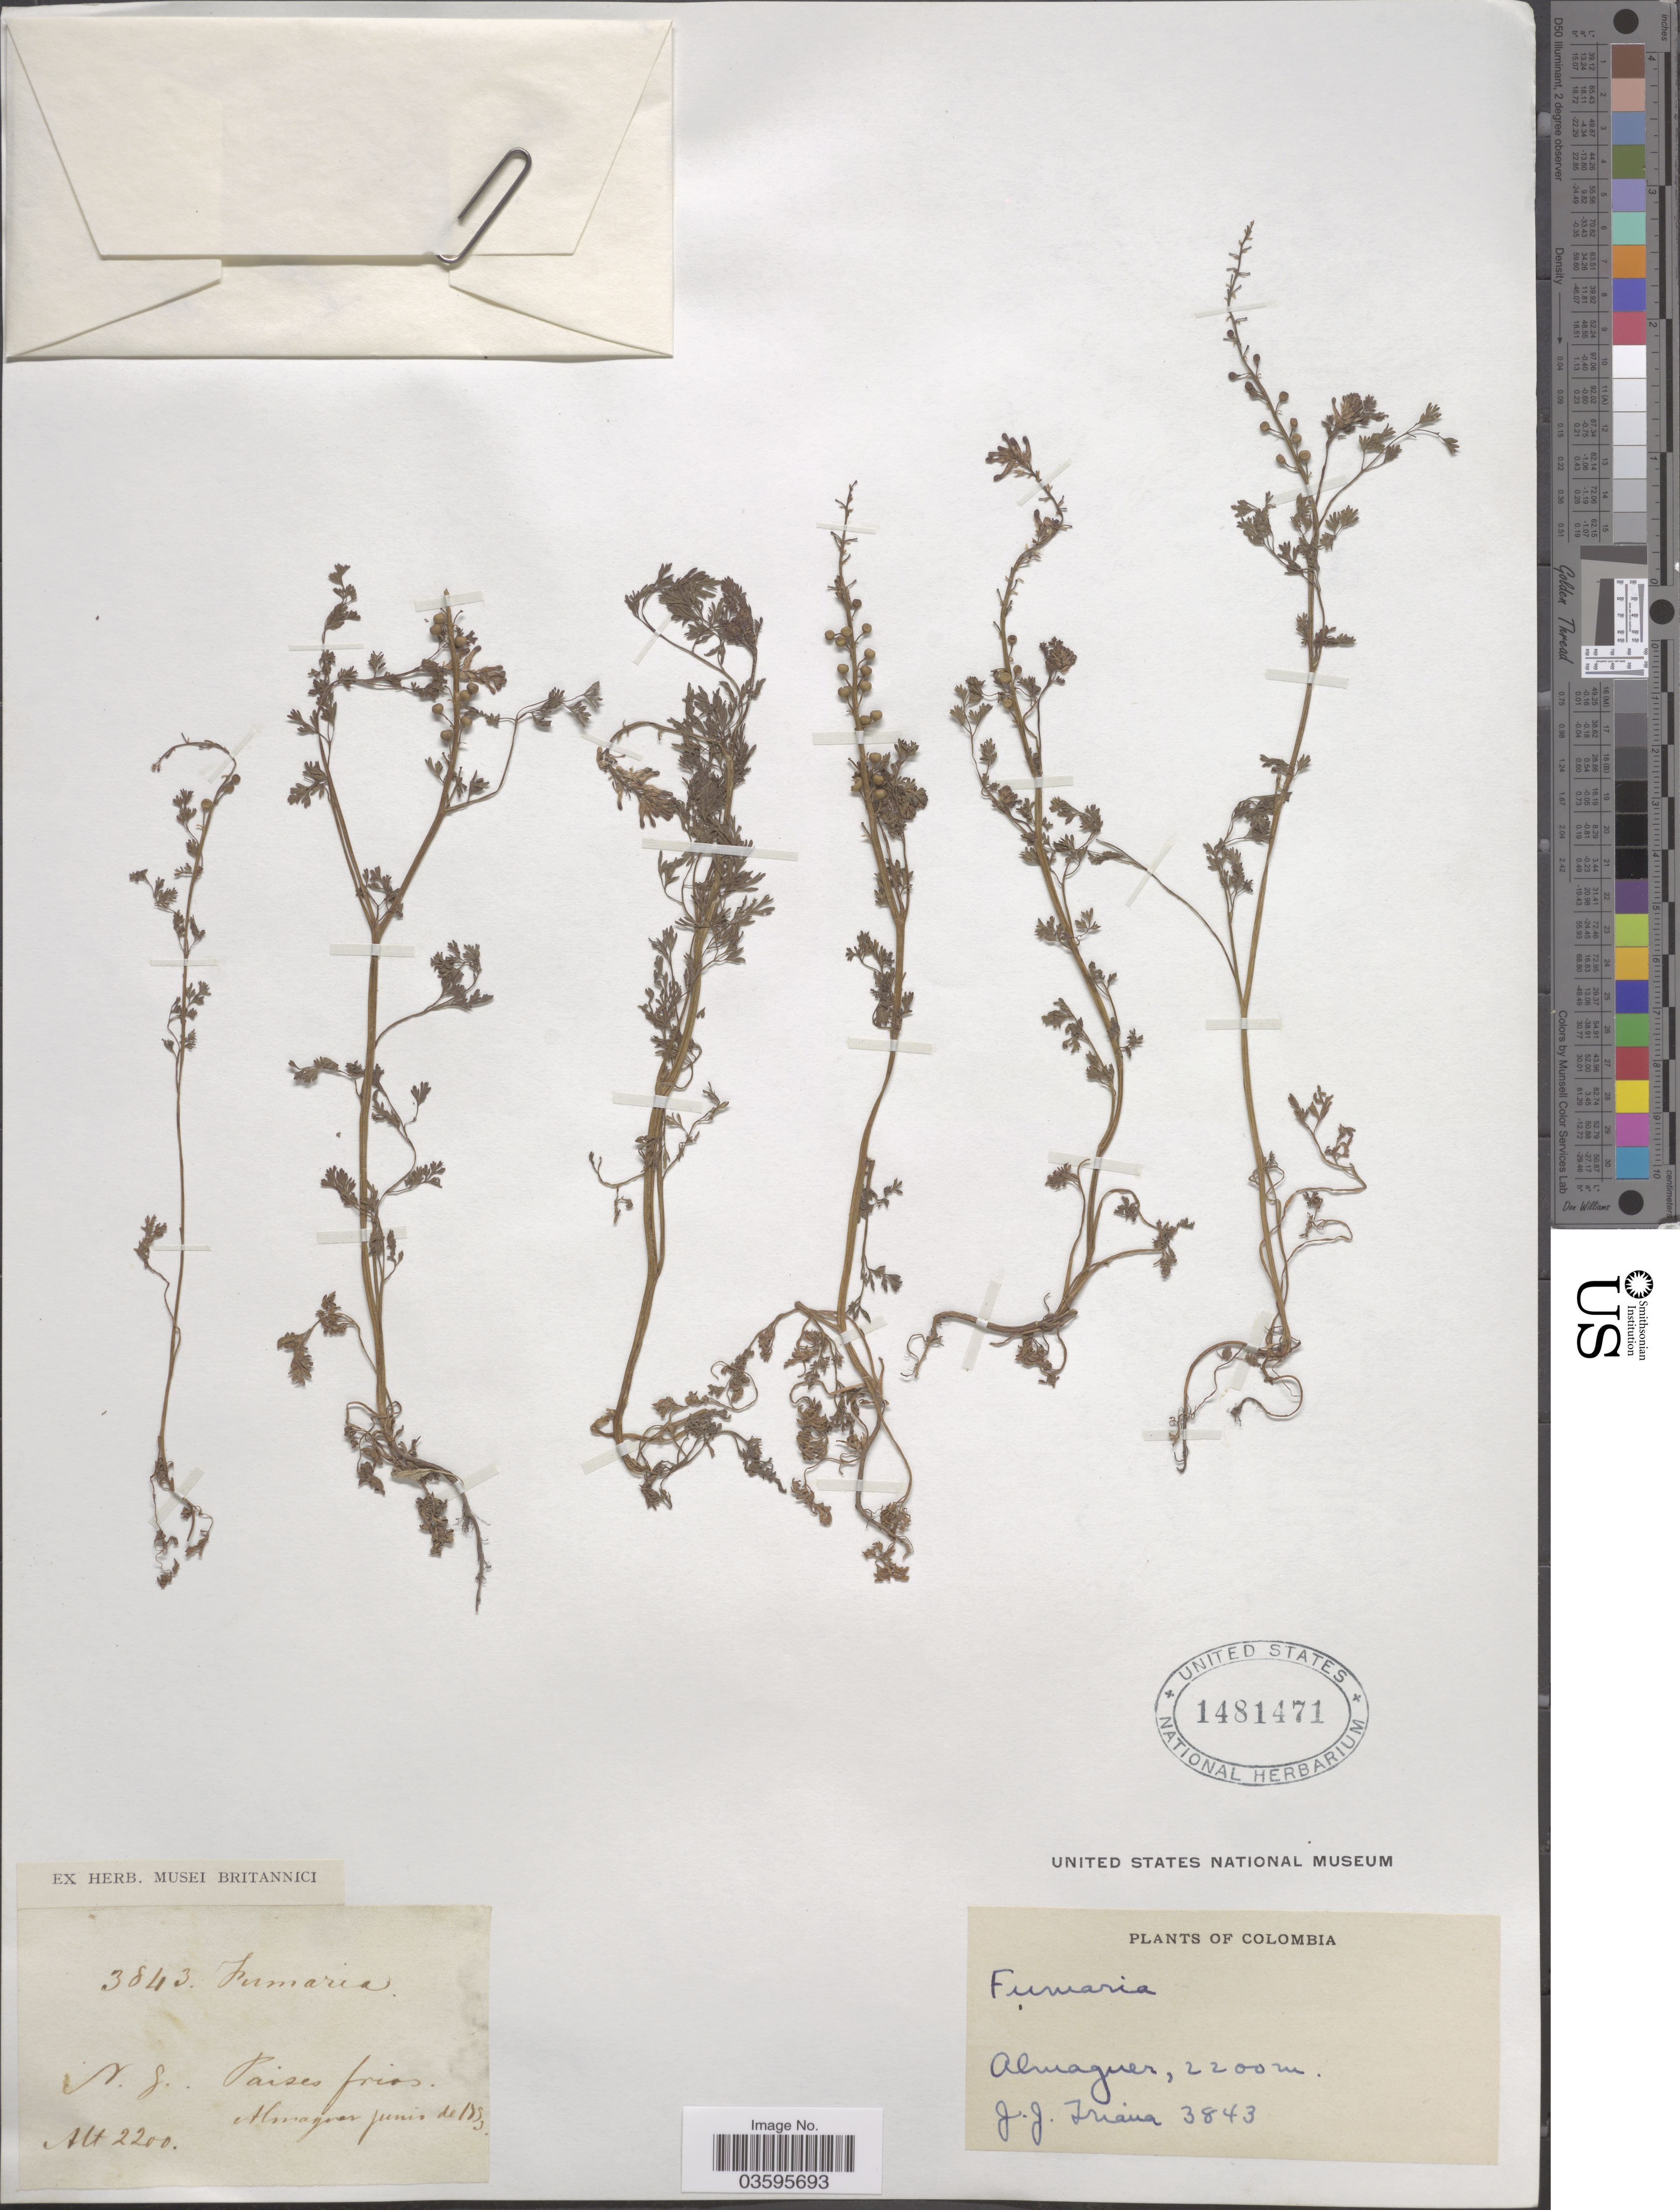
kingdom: Plantae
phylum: Tracheophyta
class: Magnoliopsida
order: Ranunculales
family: Papaveraceae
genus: Fumaria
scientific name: Fumaria officinalis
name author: L.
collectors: J. J. Triana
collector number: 3843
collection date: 1853-06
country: Colombia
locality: Almagner.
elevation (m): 2200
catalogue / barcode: US 1481471